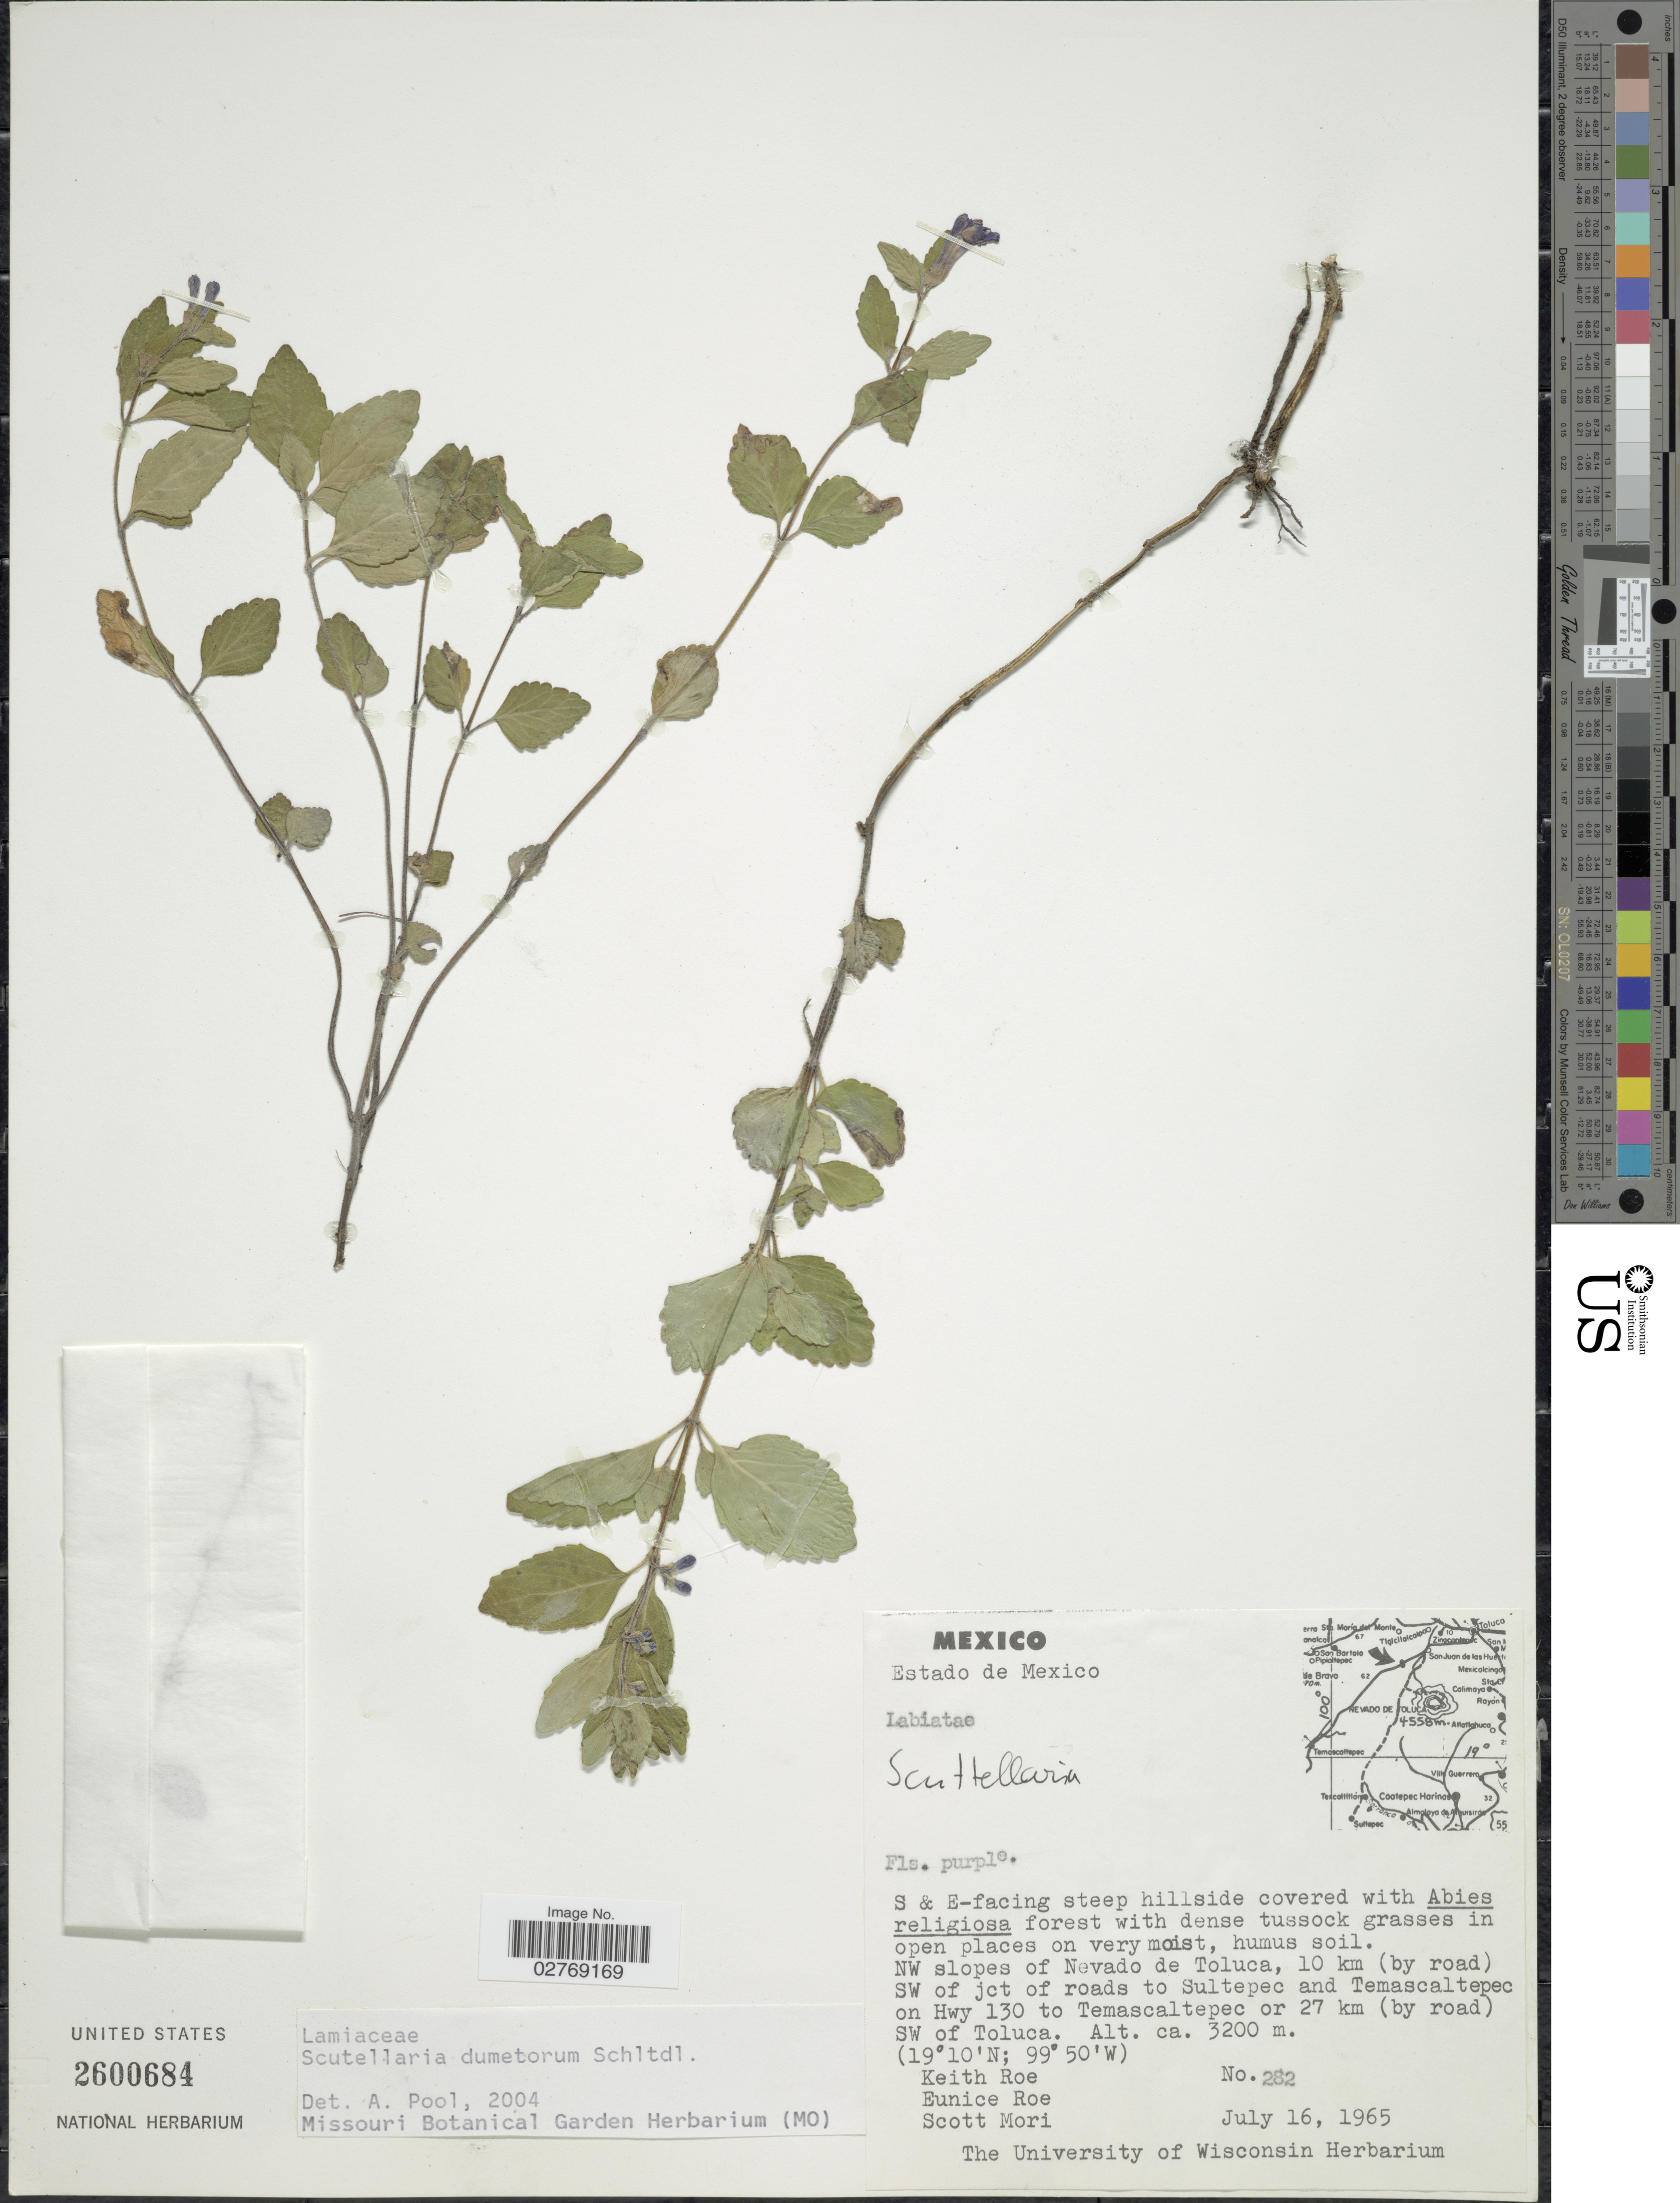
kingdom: Plantae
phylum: Tracheophyta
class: Magnoliopsida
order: Lamiales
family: Lamiaceae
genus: Scutellaria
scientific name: Scutellaria dumetorum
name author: Schltdl.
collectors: K. E. Roe, E. Roe & S. Mori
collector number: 282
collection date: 1965-07-16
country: Mexico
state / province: México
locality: S & E-facing steep hillside. NW slopes of Nevado de Toluca, 10 km (by road) SW of jct of roads to Sultepec and Temascaltepec on Hwy 130 to Temascaltepec or 27 km (by road) SW of Toluca.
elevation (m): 3200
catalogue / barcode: US 2600684